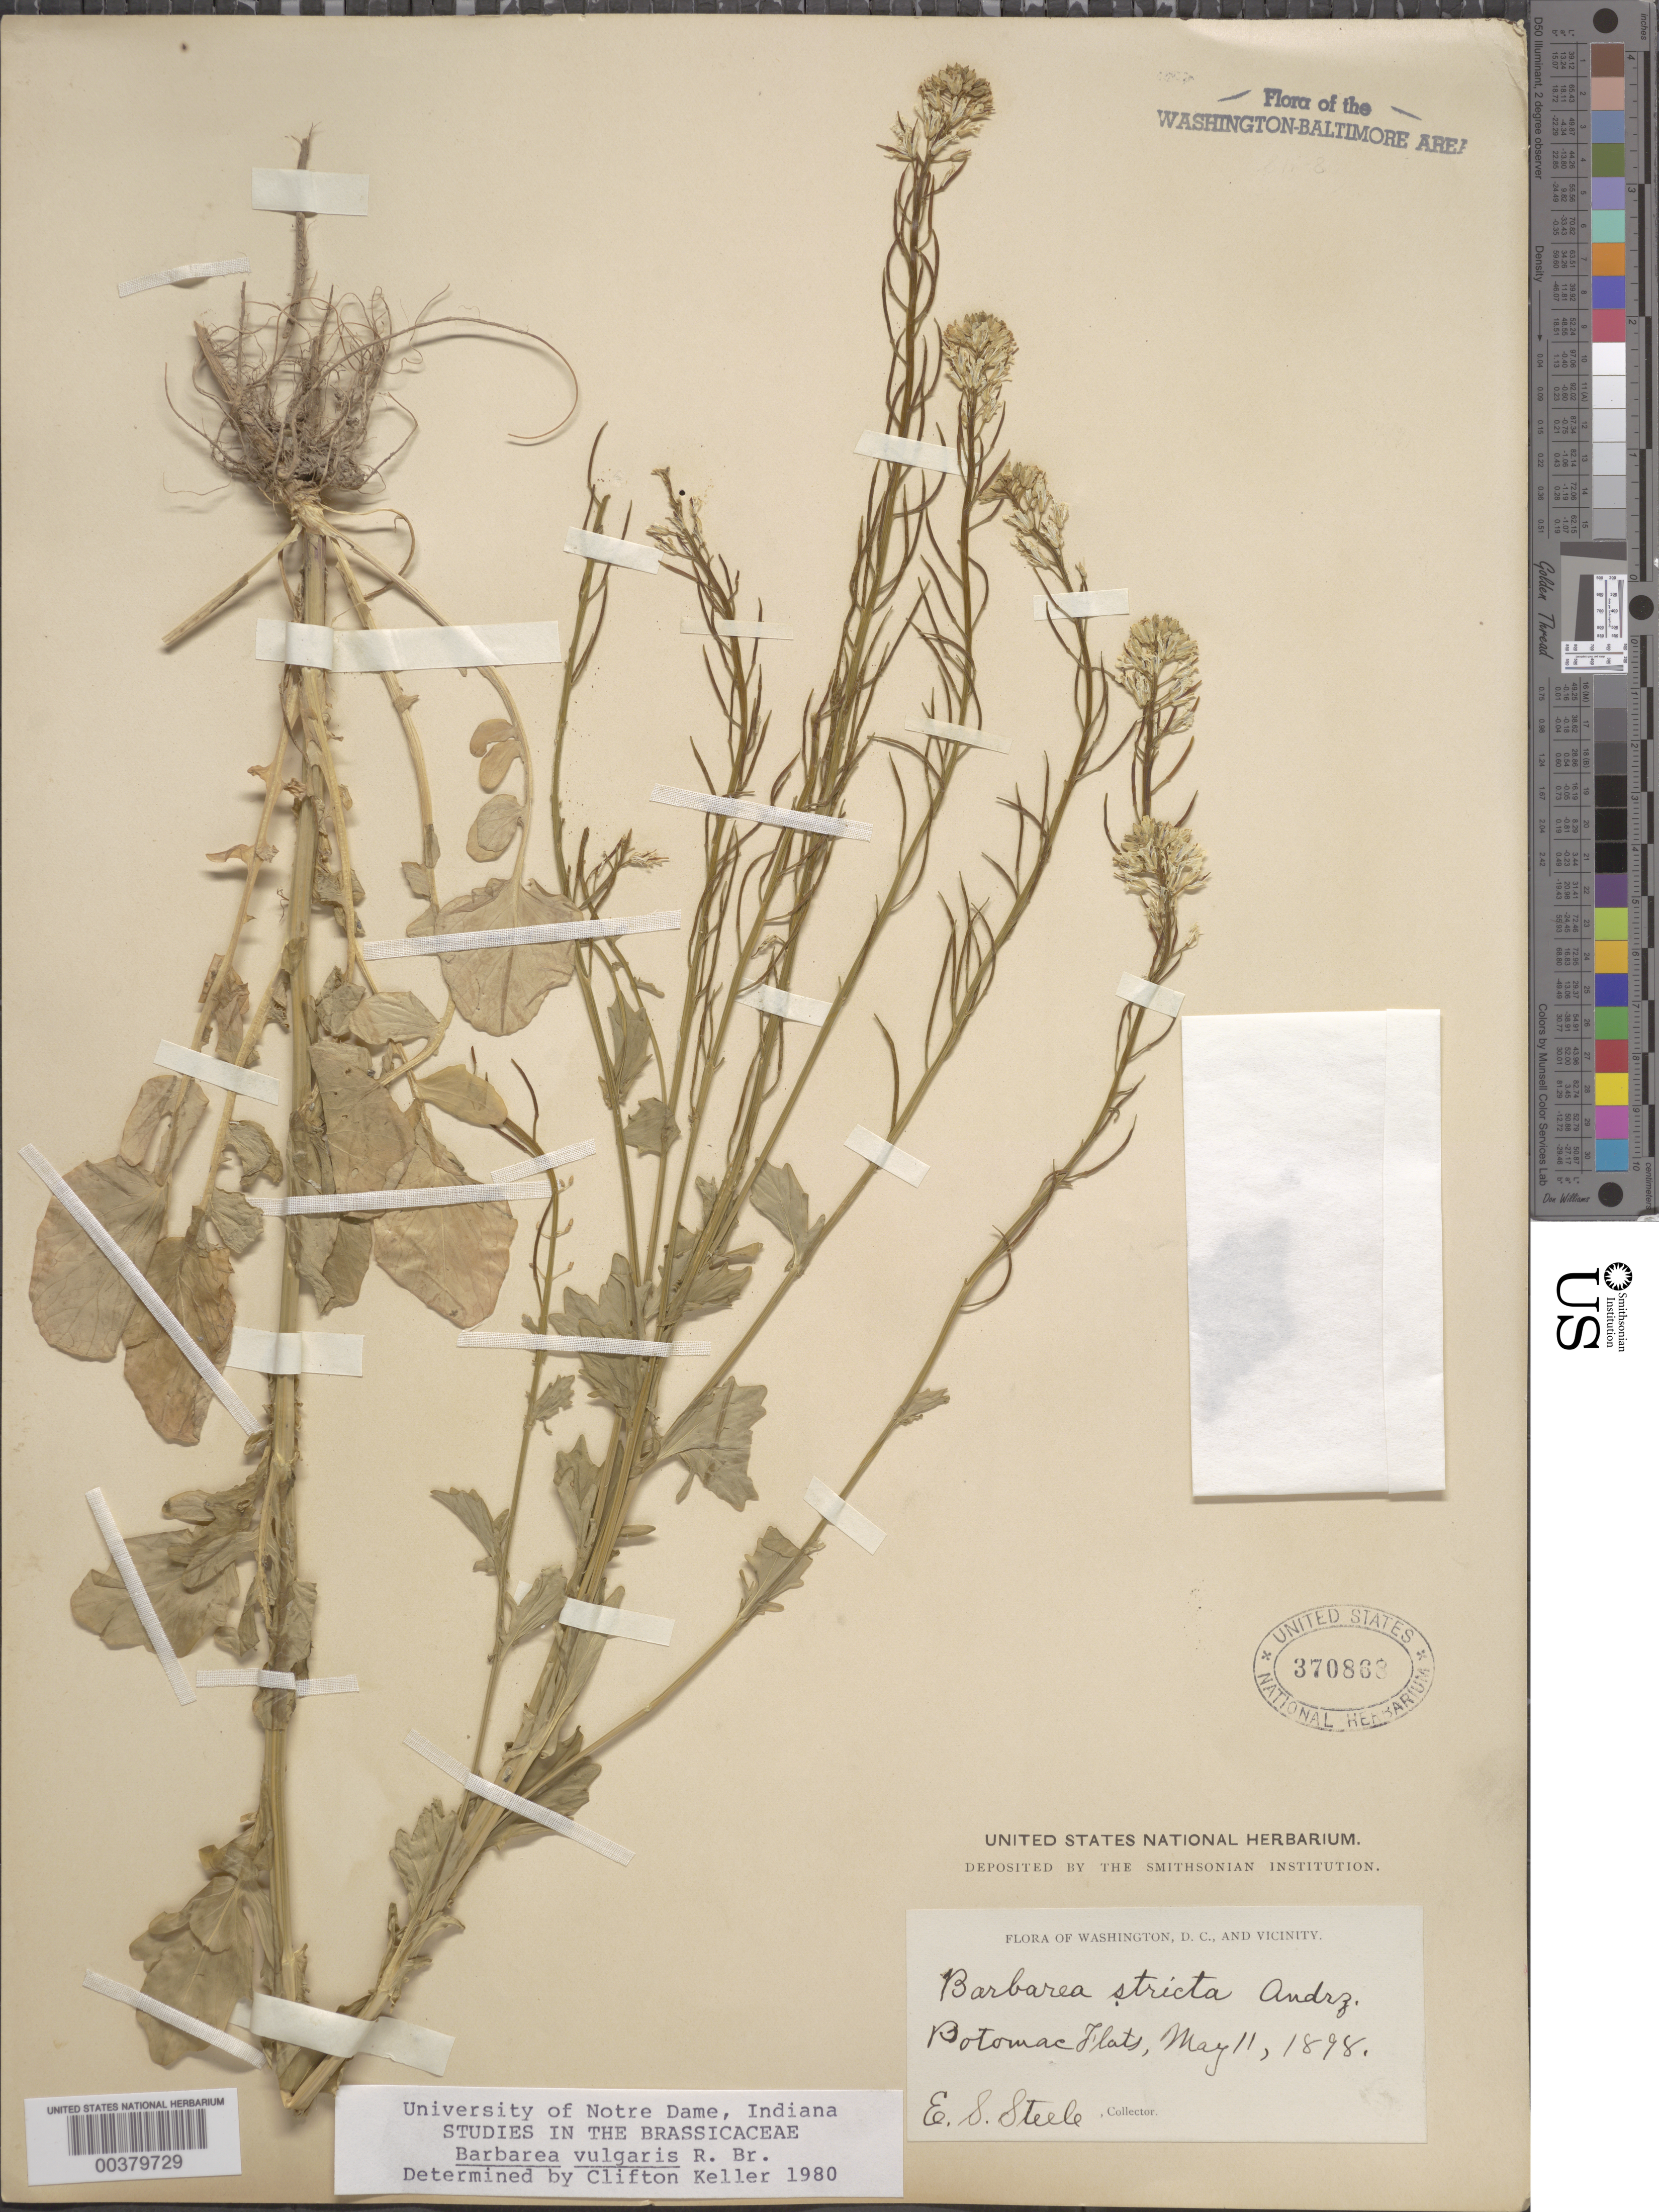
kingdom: Plantae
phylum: Tracheophyta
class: Magnoliopsida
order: Brassicales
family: Brassicaceae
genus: Barbarea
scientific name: Barbarea vulgaris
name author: W.T. Aiton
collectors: E. Steele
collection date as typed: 11 May 1898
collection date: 1898-05-11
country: United States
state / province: District of Columbia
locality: Potomac flats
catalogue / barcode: US 370868